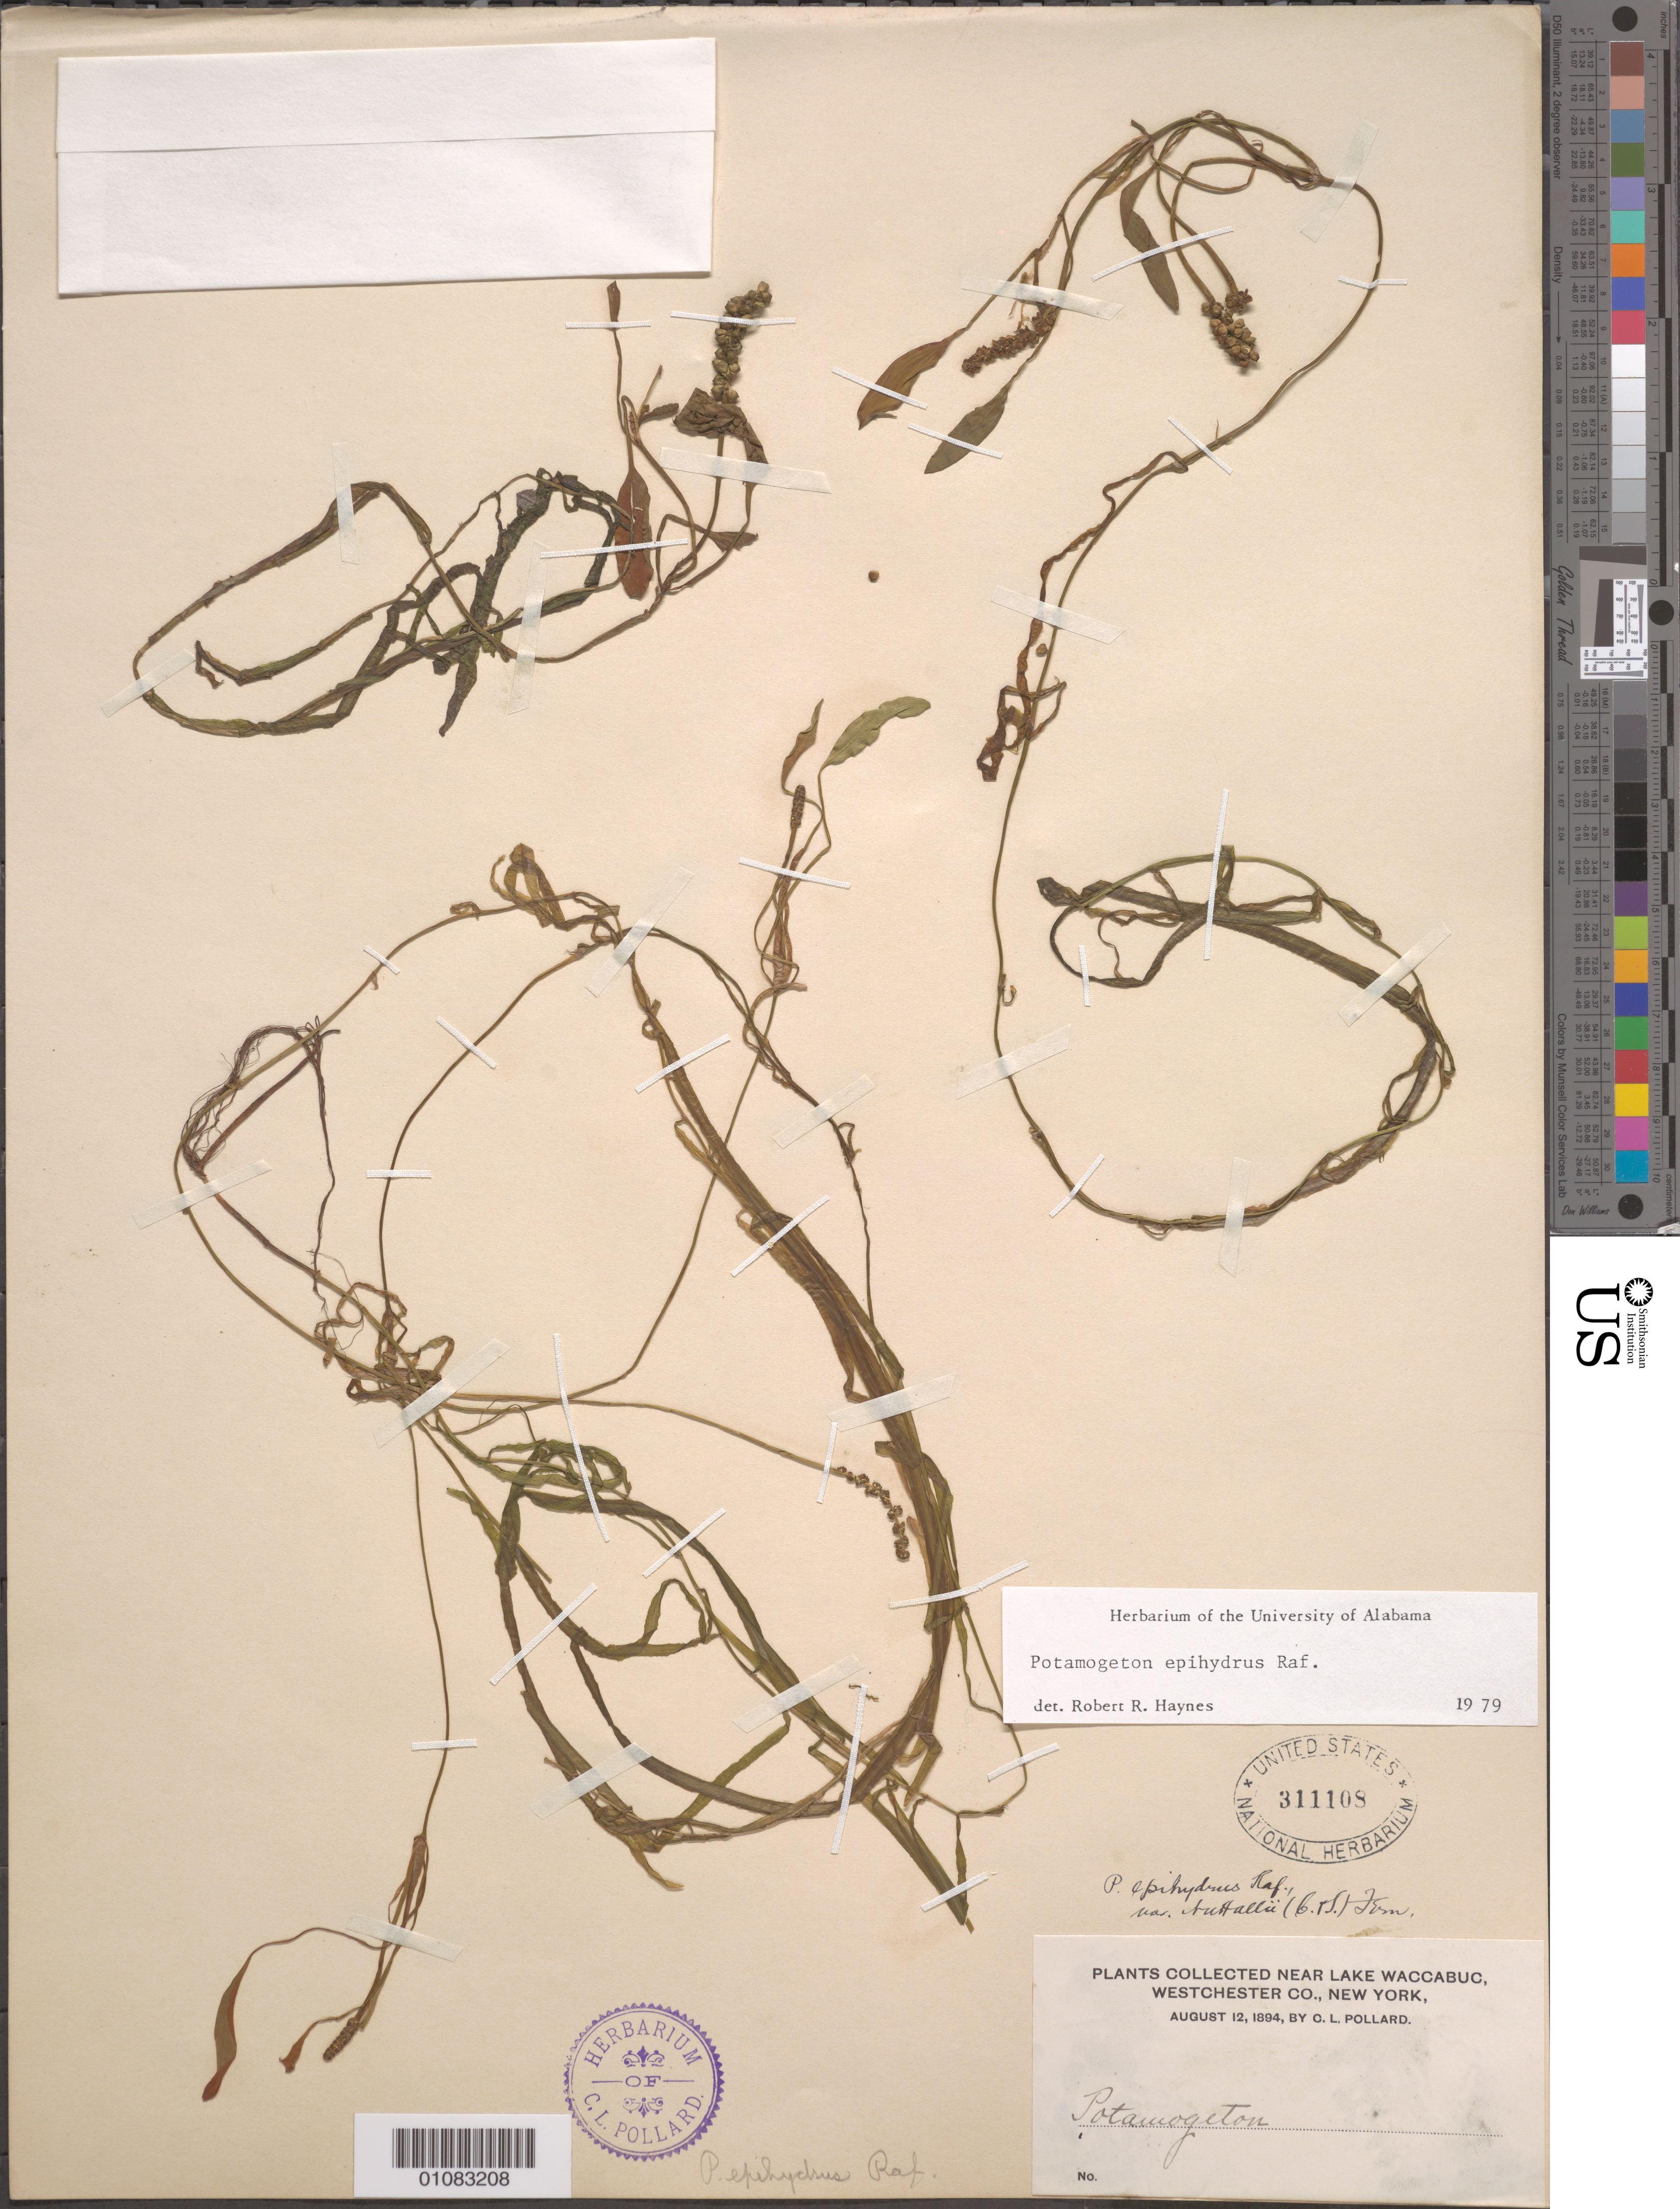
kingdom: Plantae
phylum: Tracheophyta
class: Liliopsida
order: Alismatales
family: Potamogetonaceae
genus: Potamogeton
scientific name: Potamogeton epihydrus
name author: Raf.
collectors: C. L. Pollard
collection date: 1894-08-12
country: United States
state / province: New York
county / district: Westchester County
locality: near Lake Waccabuc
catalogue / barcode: US 311108